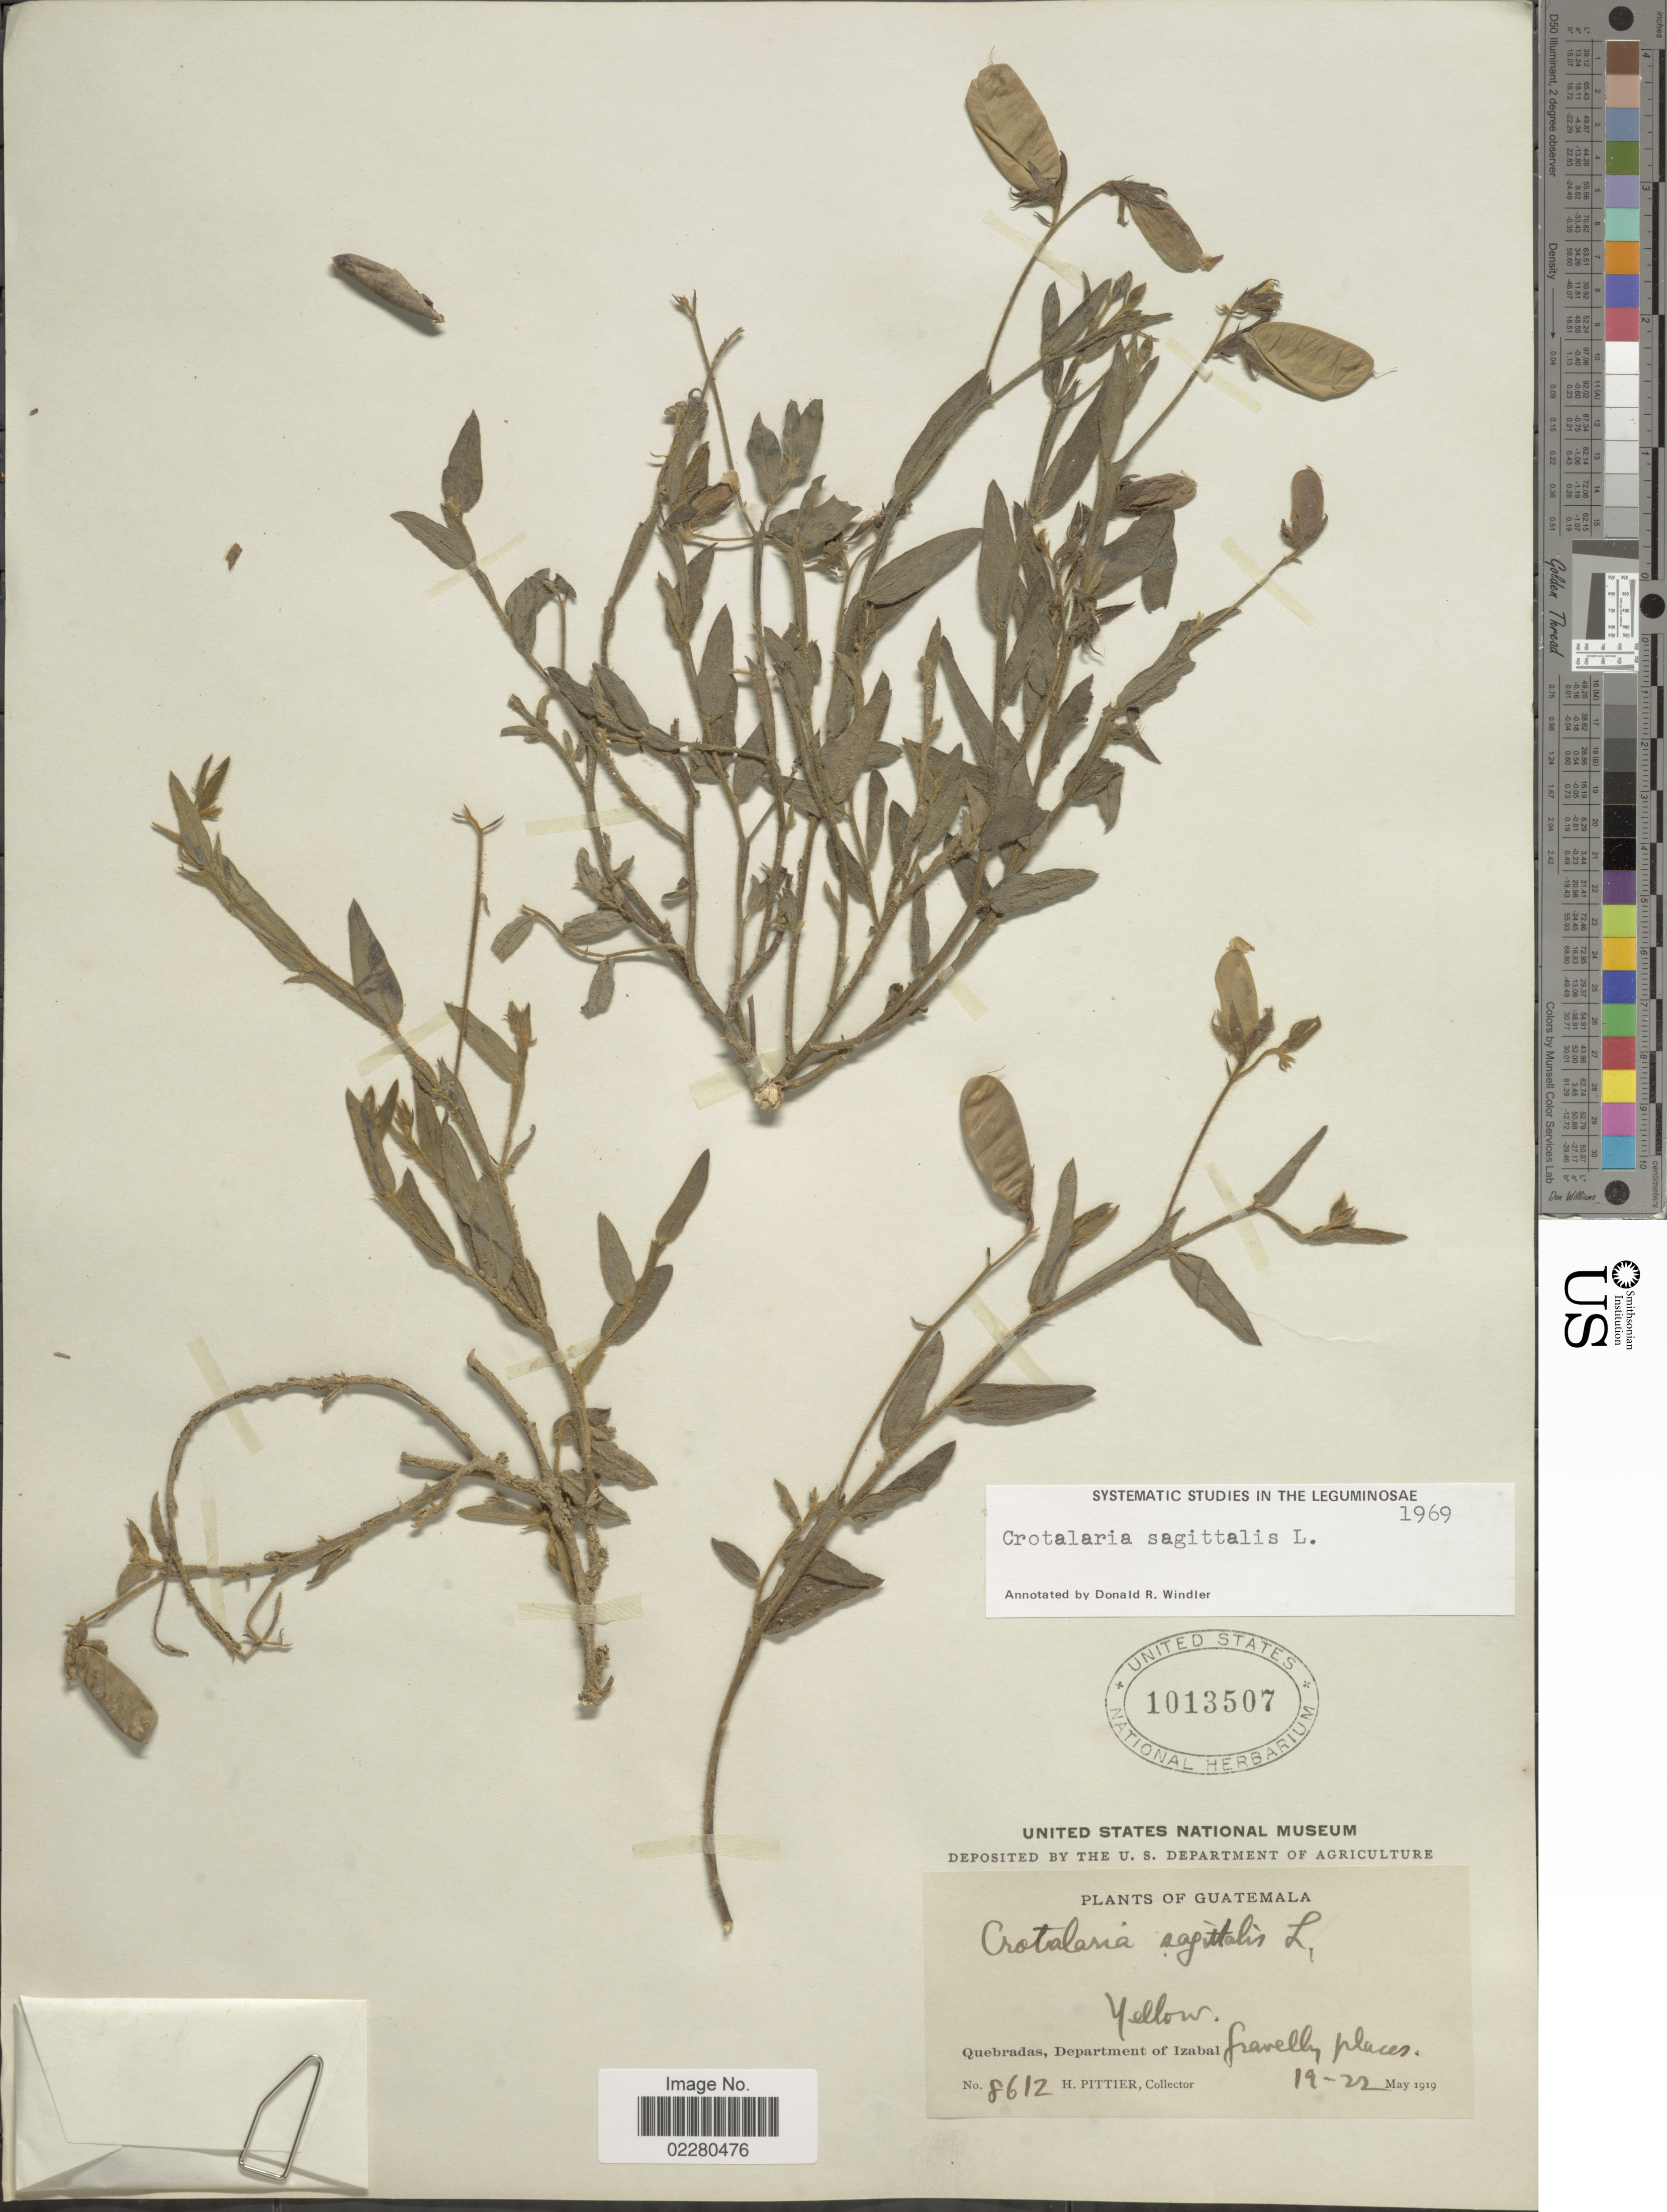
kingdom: Plantae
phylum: Tracheophyta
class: Magnoliopsida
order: Fabales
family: Fabaceae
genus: Crotalaria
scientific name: Crotalaria sagittalis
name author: L.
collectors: H. F. Pittier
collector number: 8612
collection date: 1919-05-19/1919-05-22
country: Guatemala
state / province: Izabal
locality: Quebradas, Department of Izabal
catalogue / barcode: US 1013507